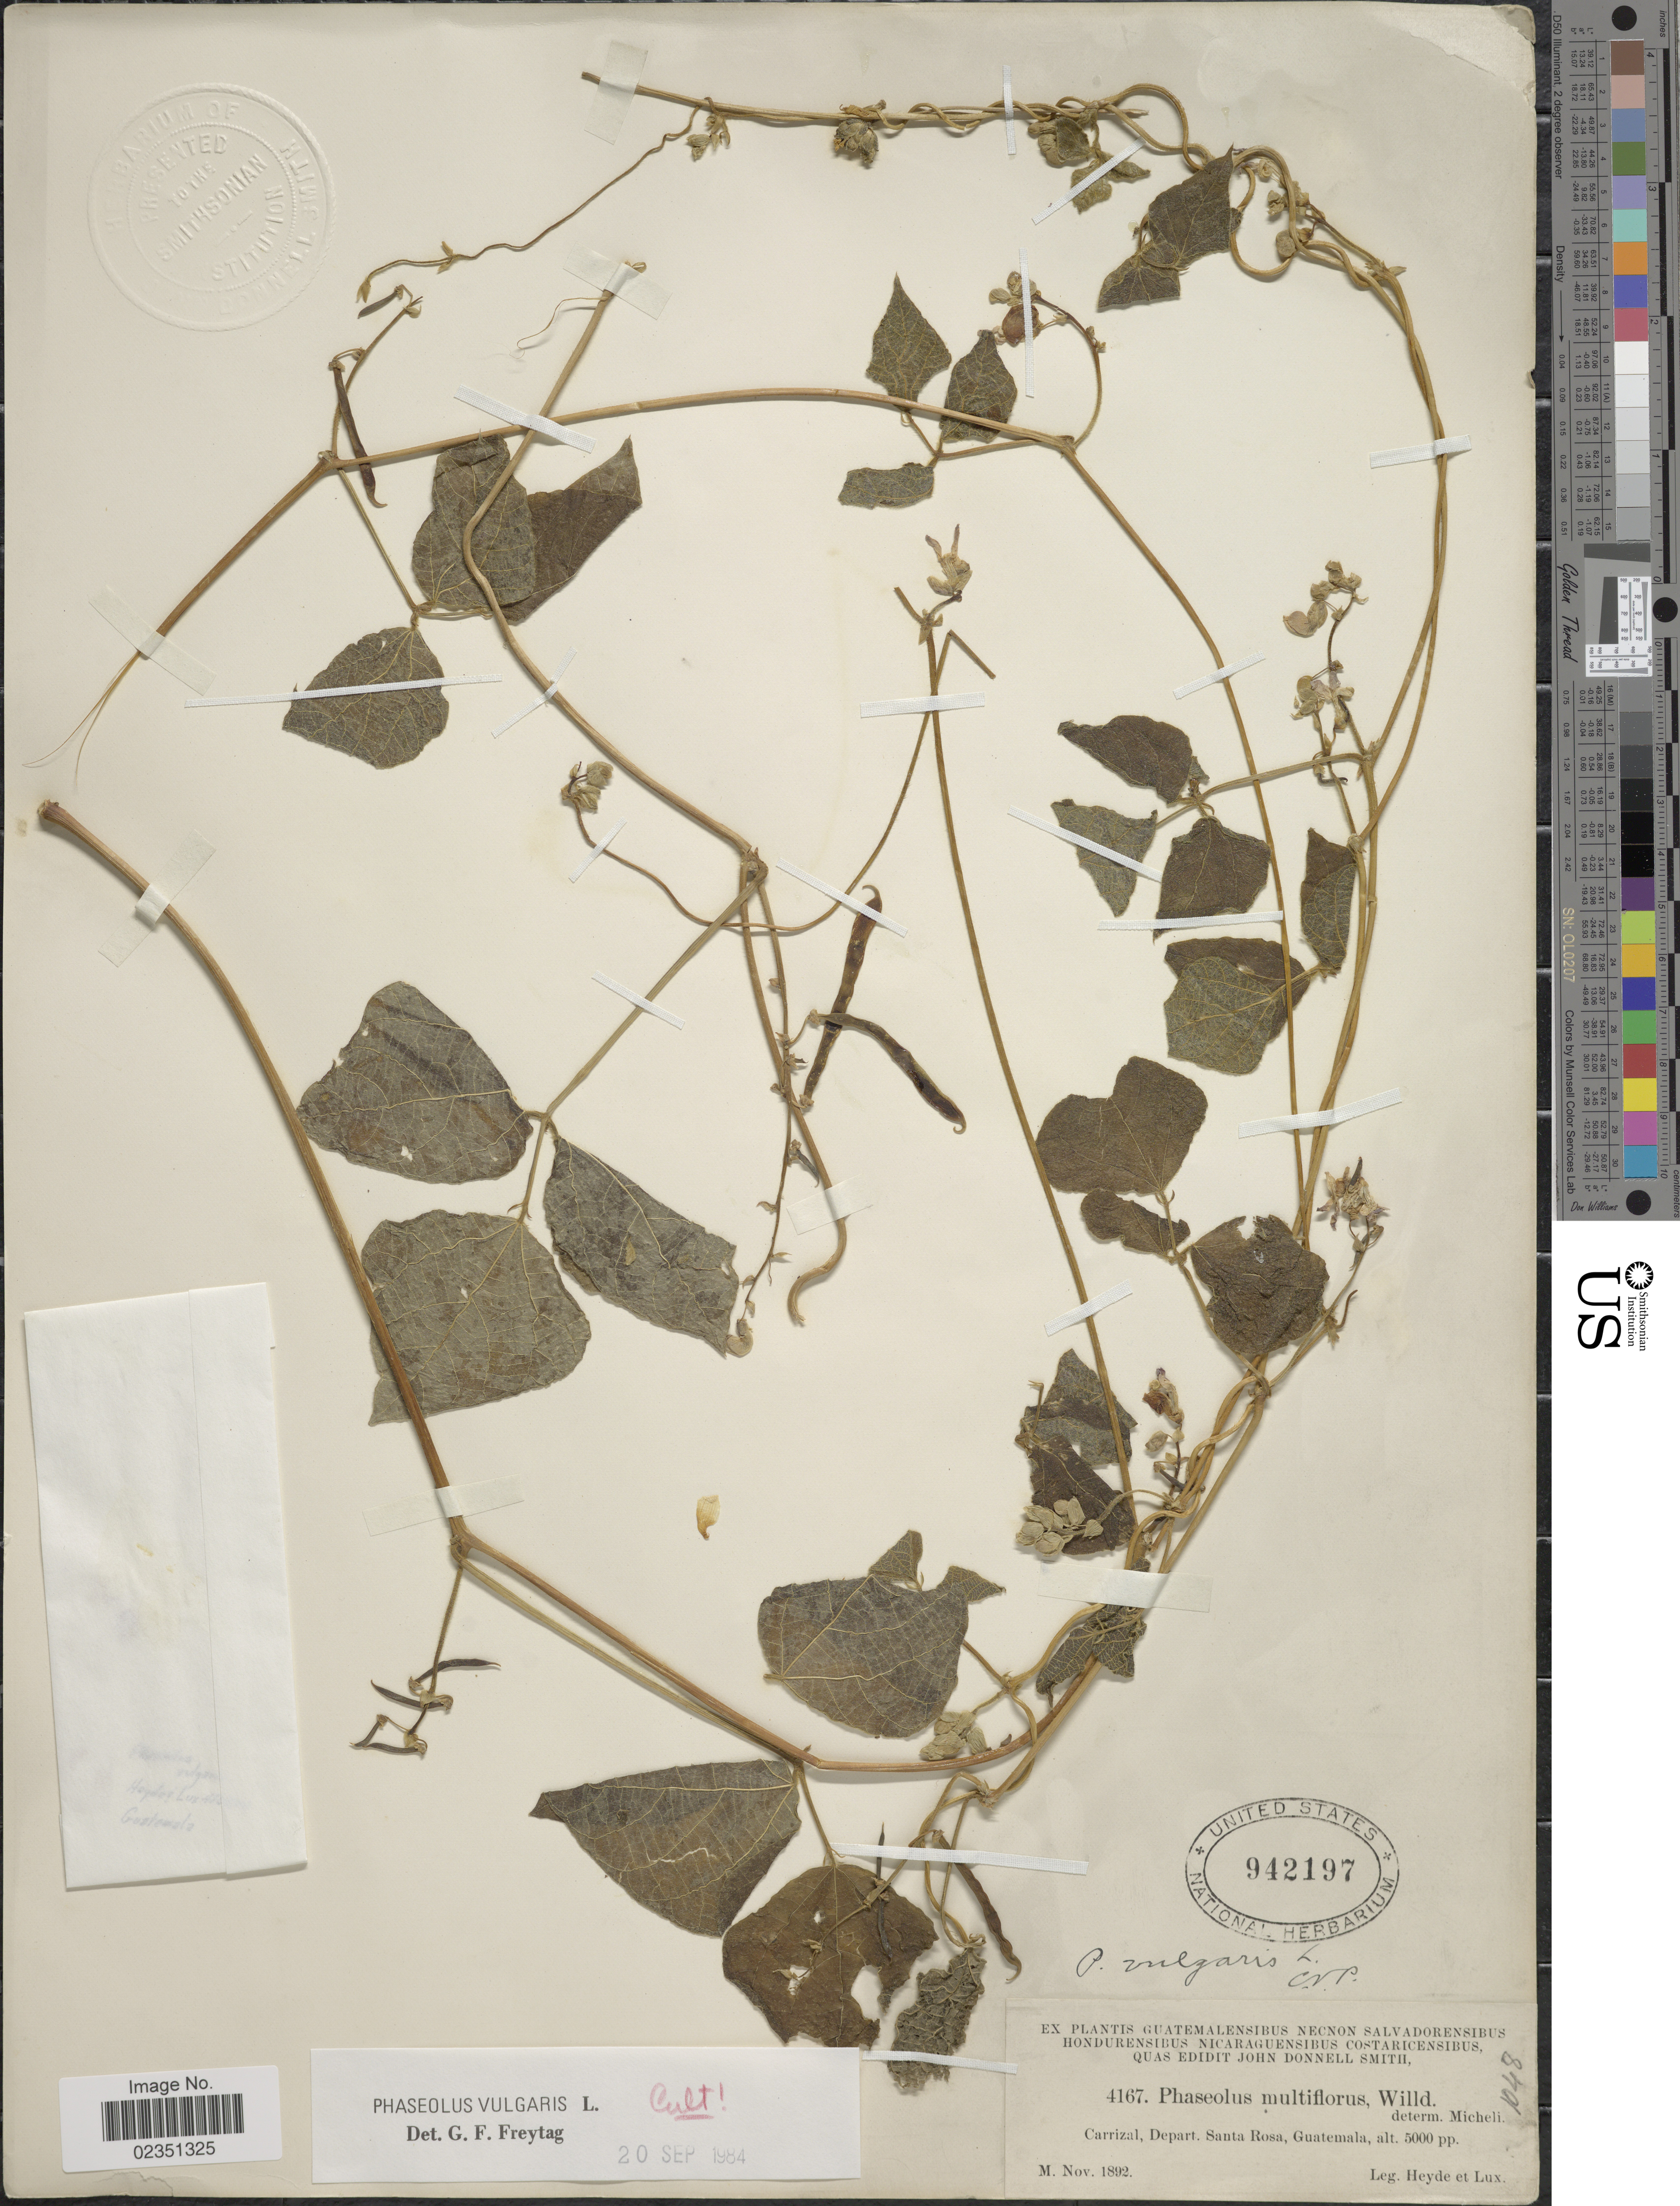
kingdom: Plantae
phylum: Tracheophyta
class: Magnoliopsida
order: Fabales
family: Fabaceae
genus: Phaseolus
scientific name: Phaseolus vulgaris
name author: L.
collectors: Heyde & Lux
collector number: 4167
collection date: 1892-11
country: Guatemala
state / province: Santa Rosa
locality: Carrizal, Depart. Santa Rosa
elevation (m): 1524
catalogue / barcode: US 942197